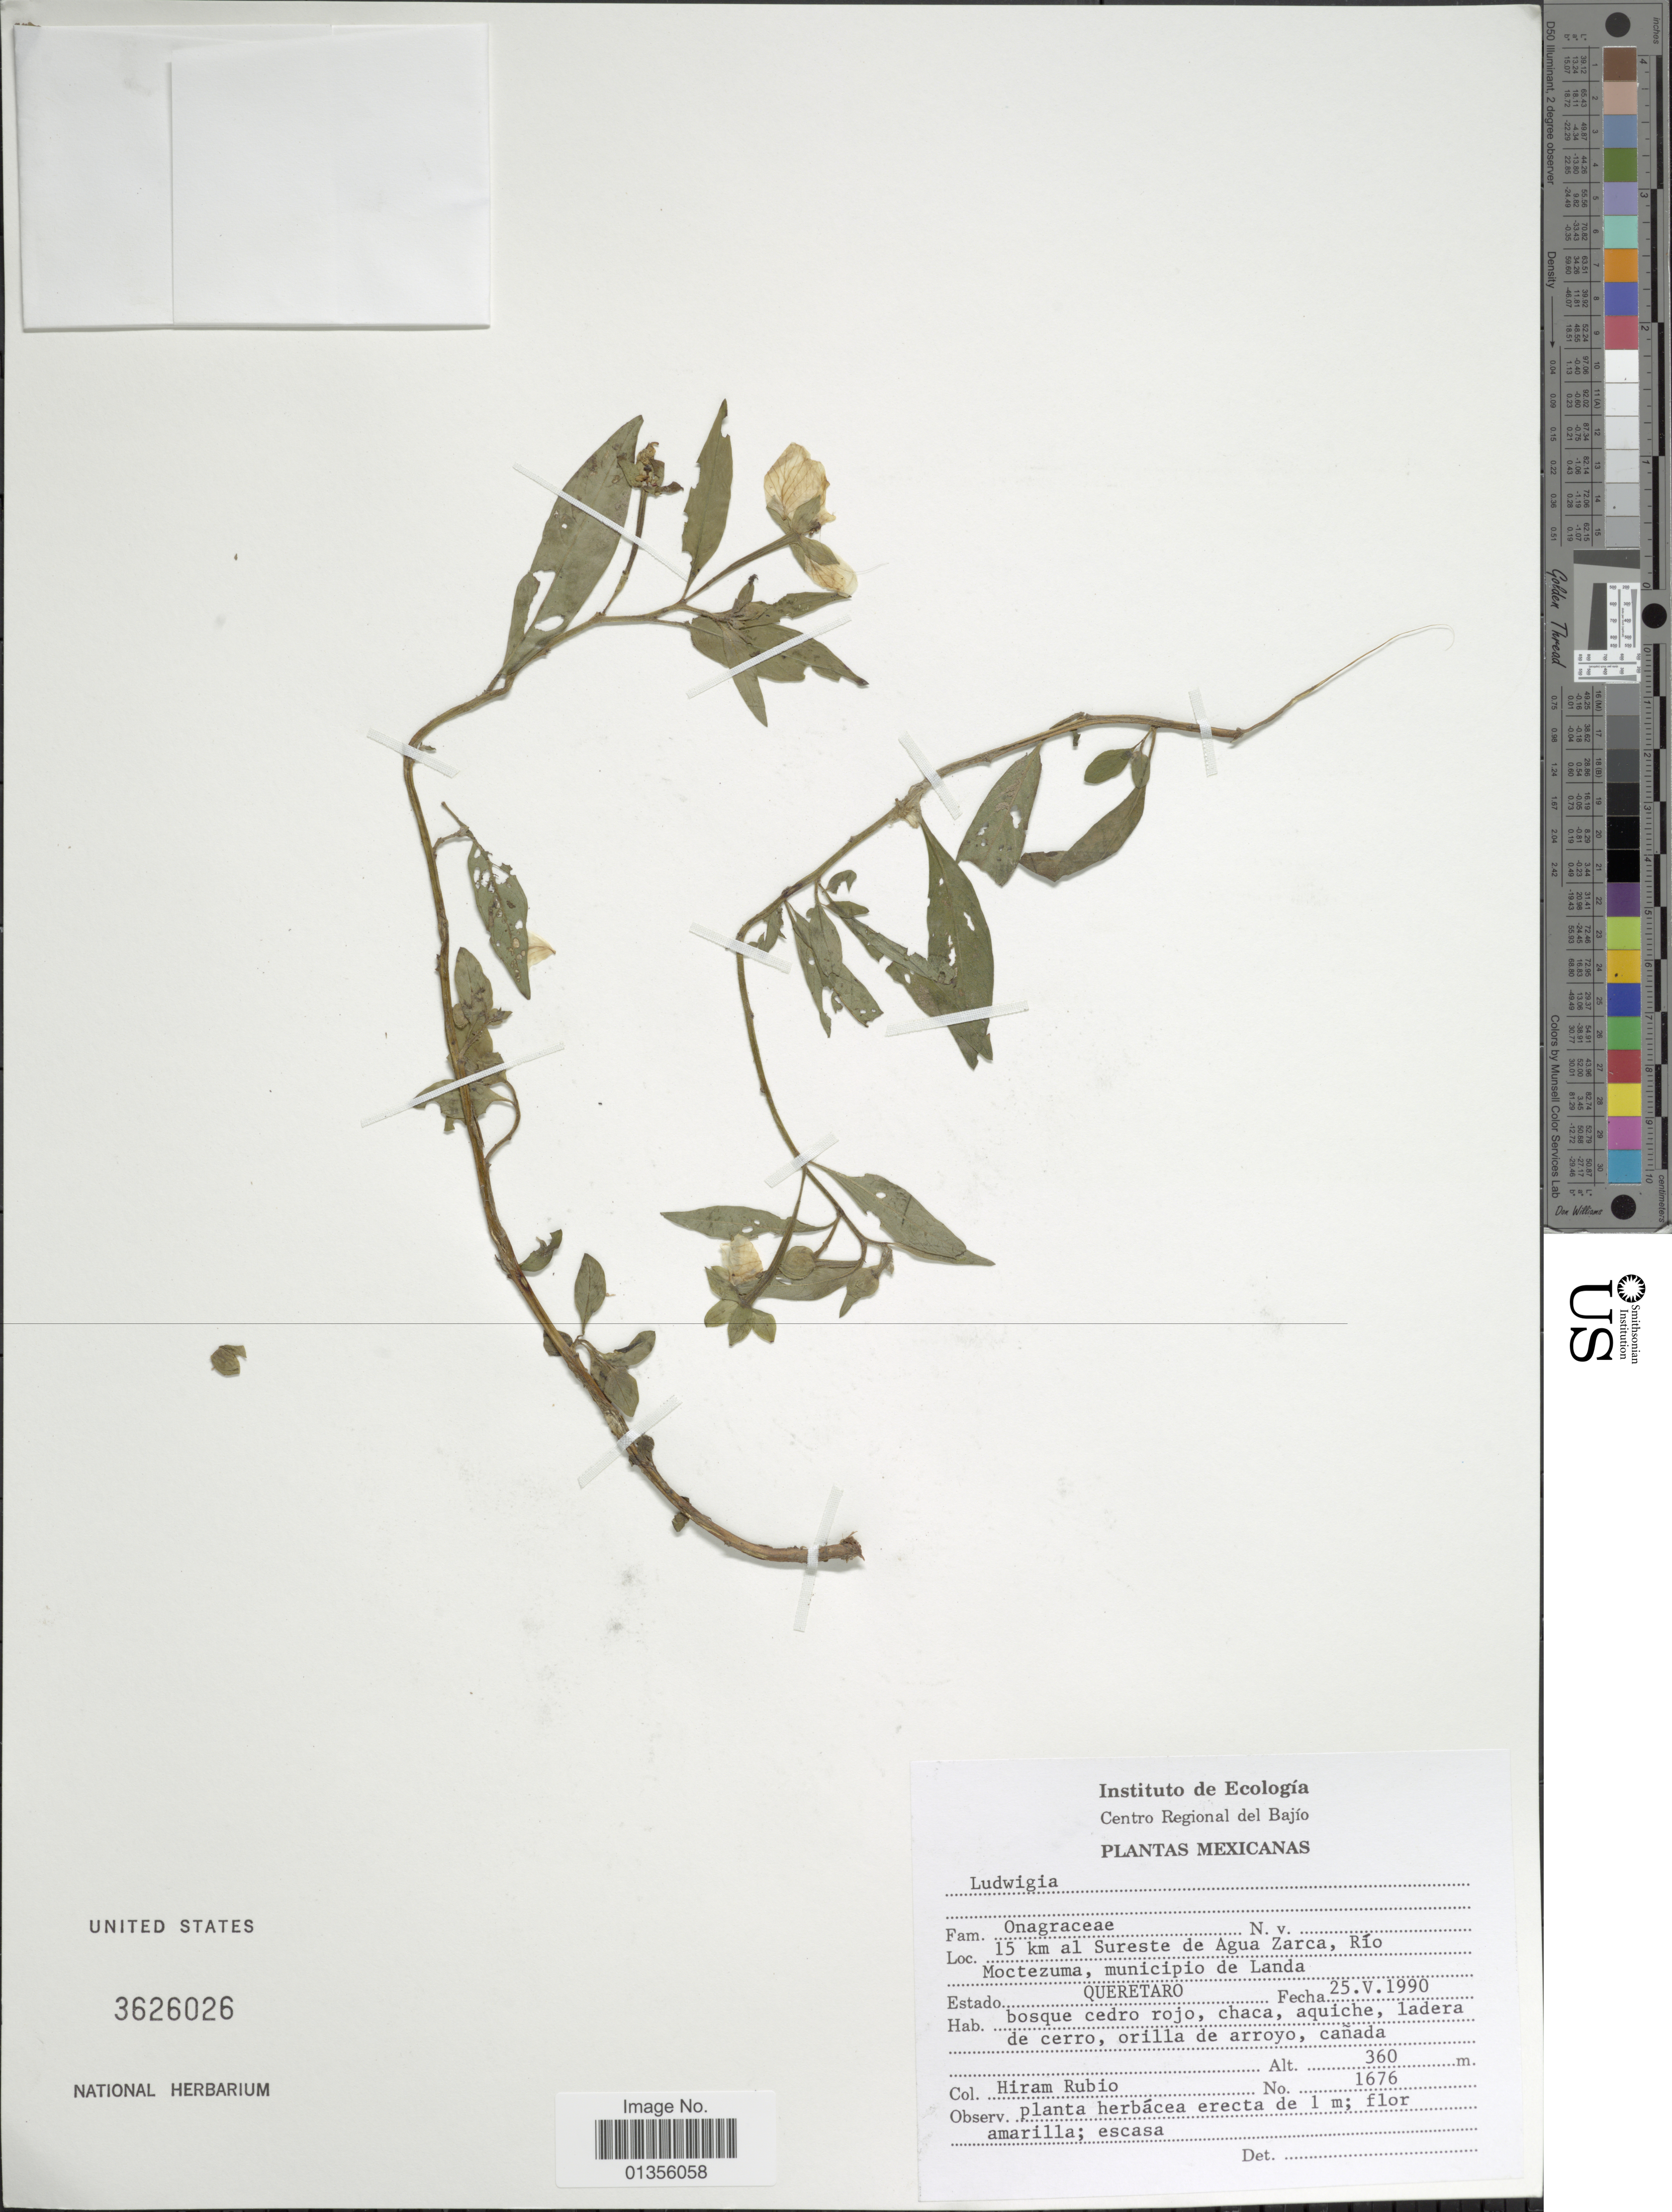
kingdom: Plantae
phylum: Tracheophyta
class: Magnoliopsida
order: Myrtales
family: Onagraceae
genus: Ludwigia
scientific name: Ludwigia sp.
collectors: H. Rubio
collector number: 1676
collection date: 1990-05-25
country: Mexico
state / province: Querétaro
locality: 15 km al Sureste de Agua Zarca, Río Moctezuma, municipio de Landa. Estado Queretaro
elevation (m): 360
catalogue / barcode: US 3626026